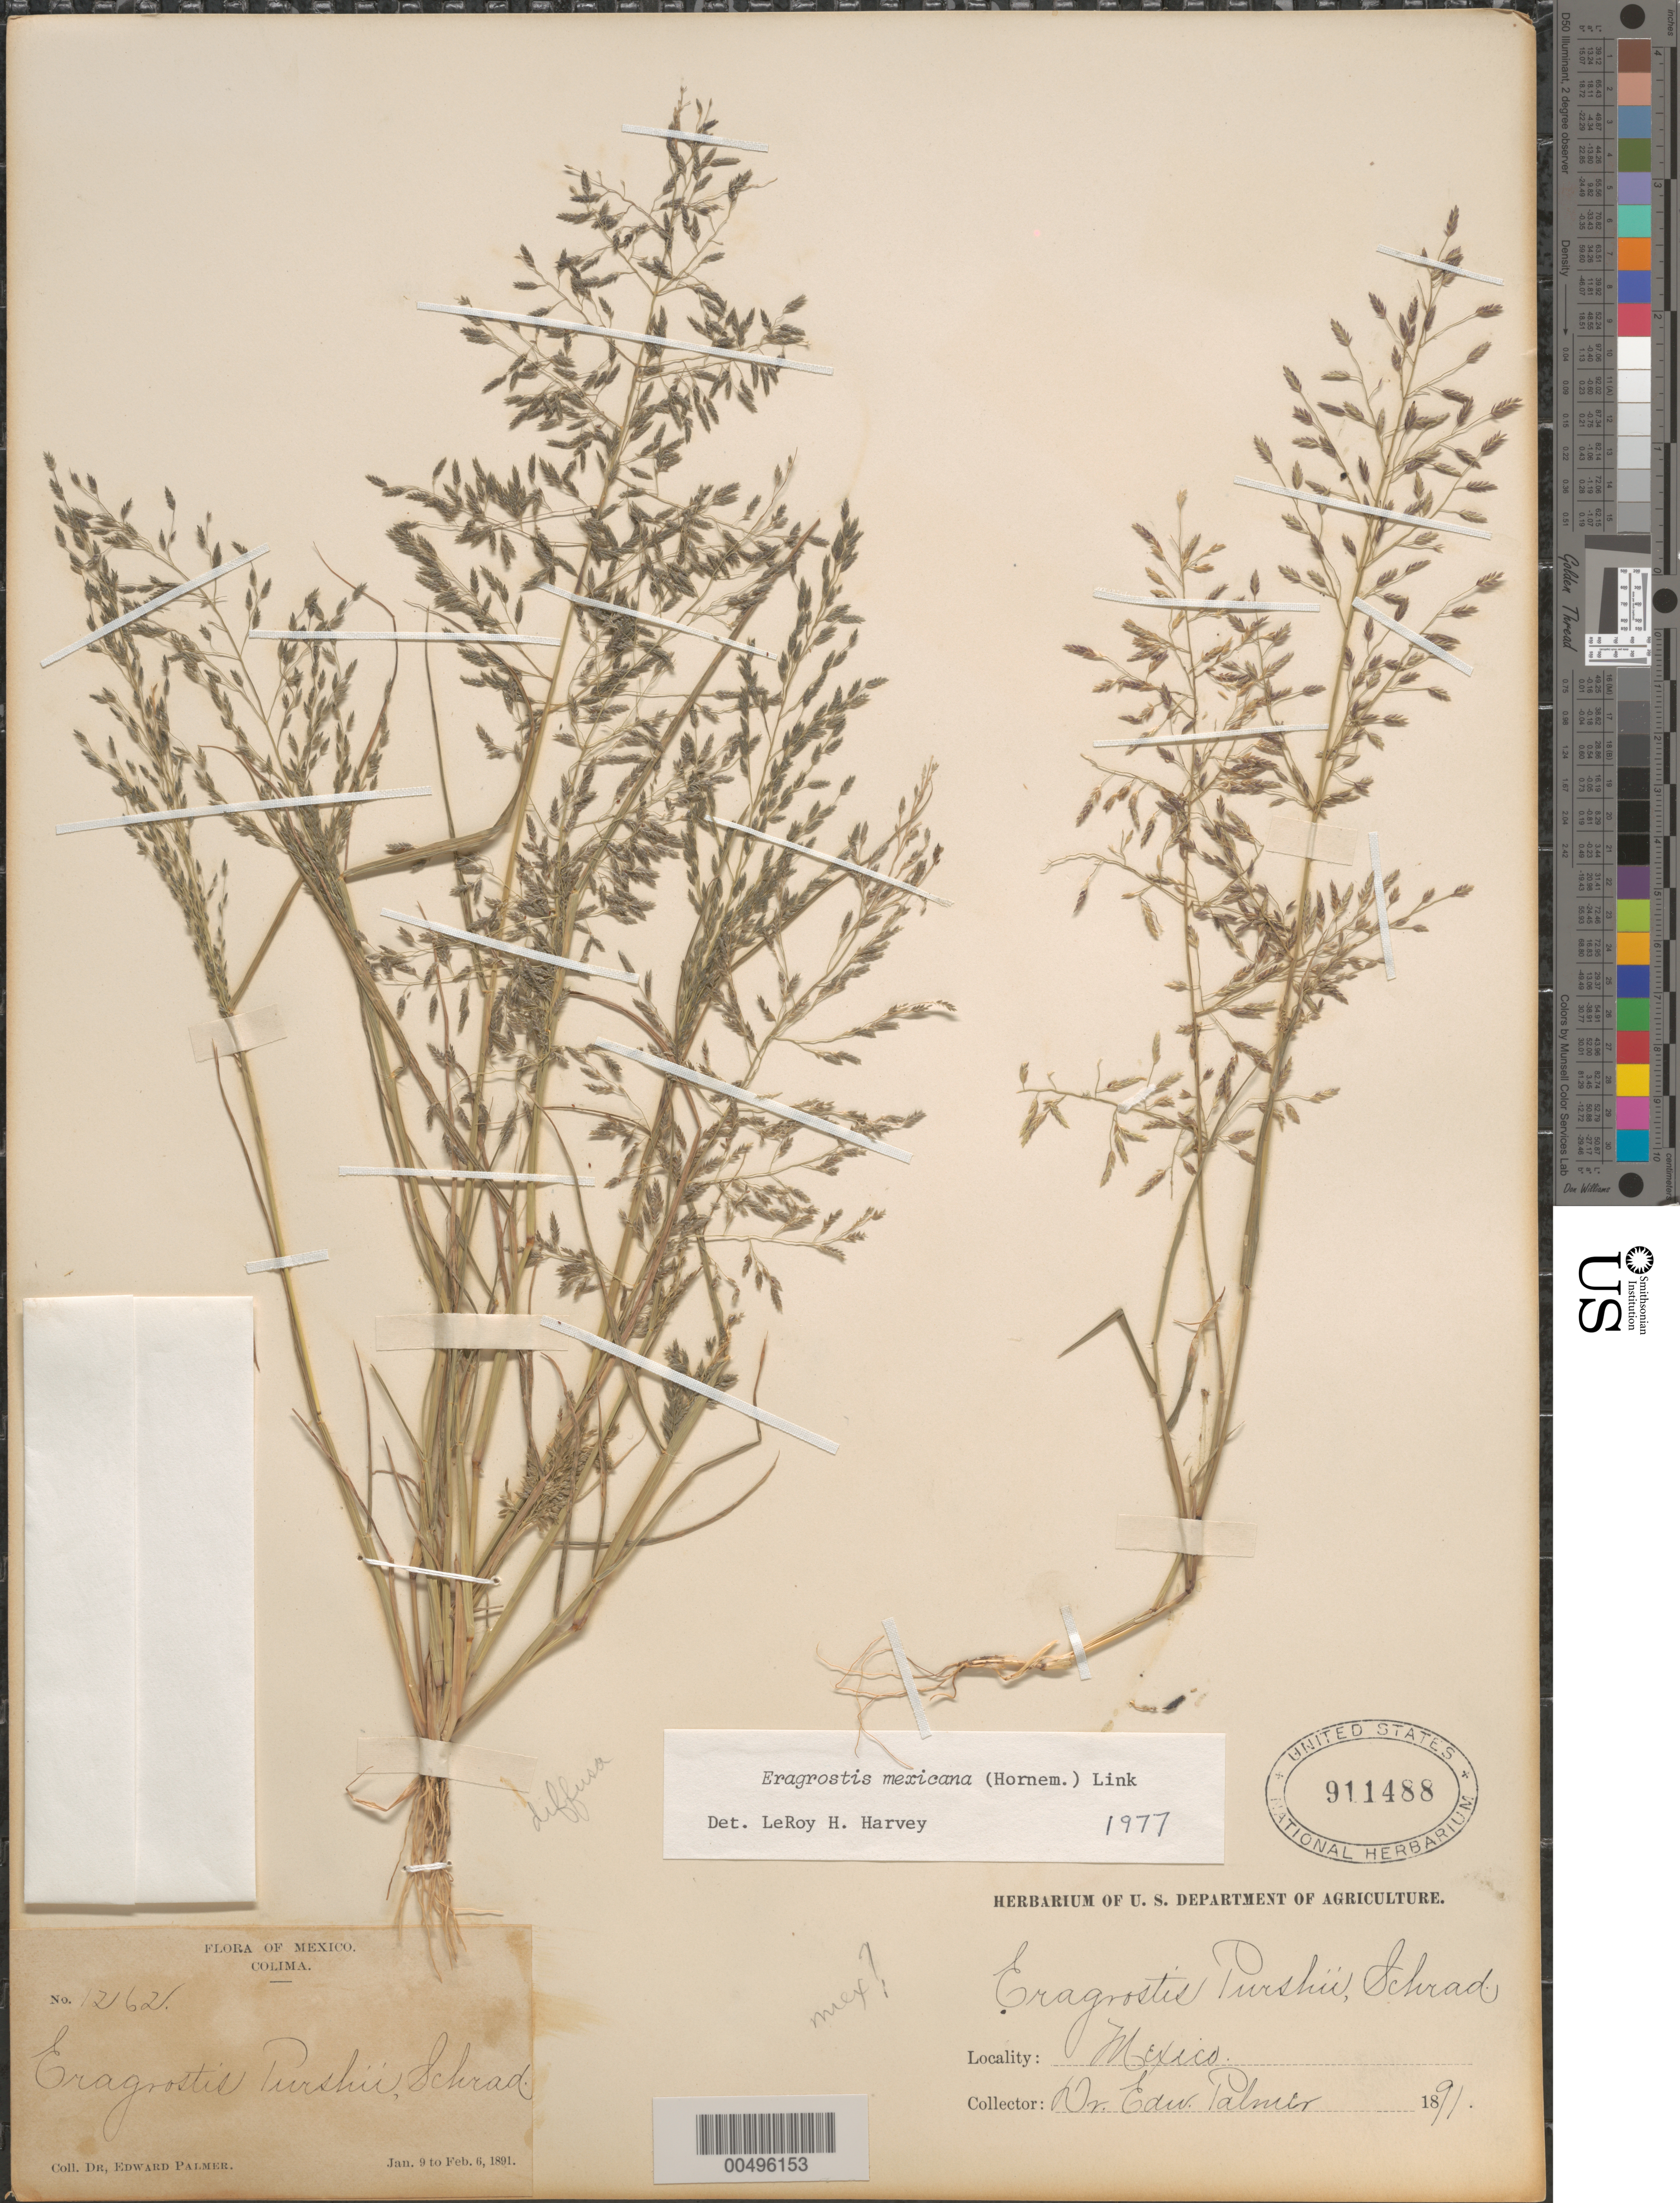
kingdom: Plantae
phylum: Tracheophyta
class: Liliopsida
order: Poales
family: Poaceae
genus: Eragrostis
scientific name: Eragrostis mexicana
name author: (Hornem.) Link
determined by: Harvey, L. H.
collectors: E. Palmer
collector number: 1262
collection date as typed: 9 Jan 1891 to 6 Feb 1891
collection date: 1891-01-09/1891-02-06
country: Mexico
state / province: Colima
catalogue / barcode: US 911488